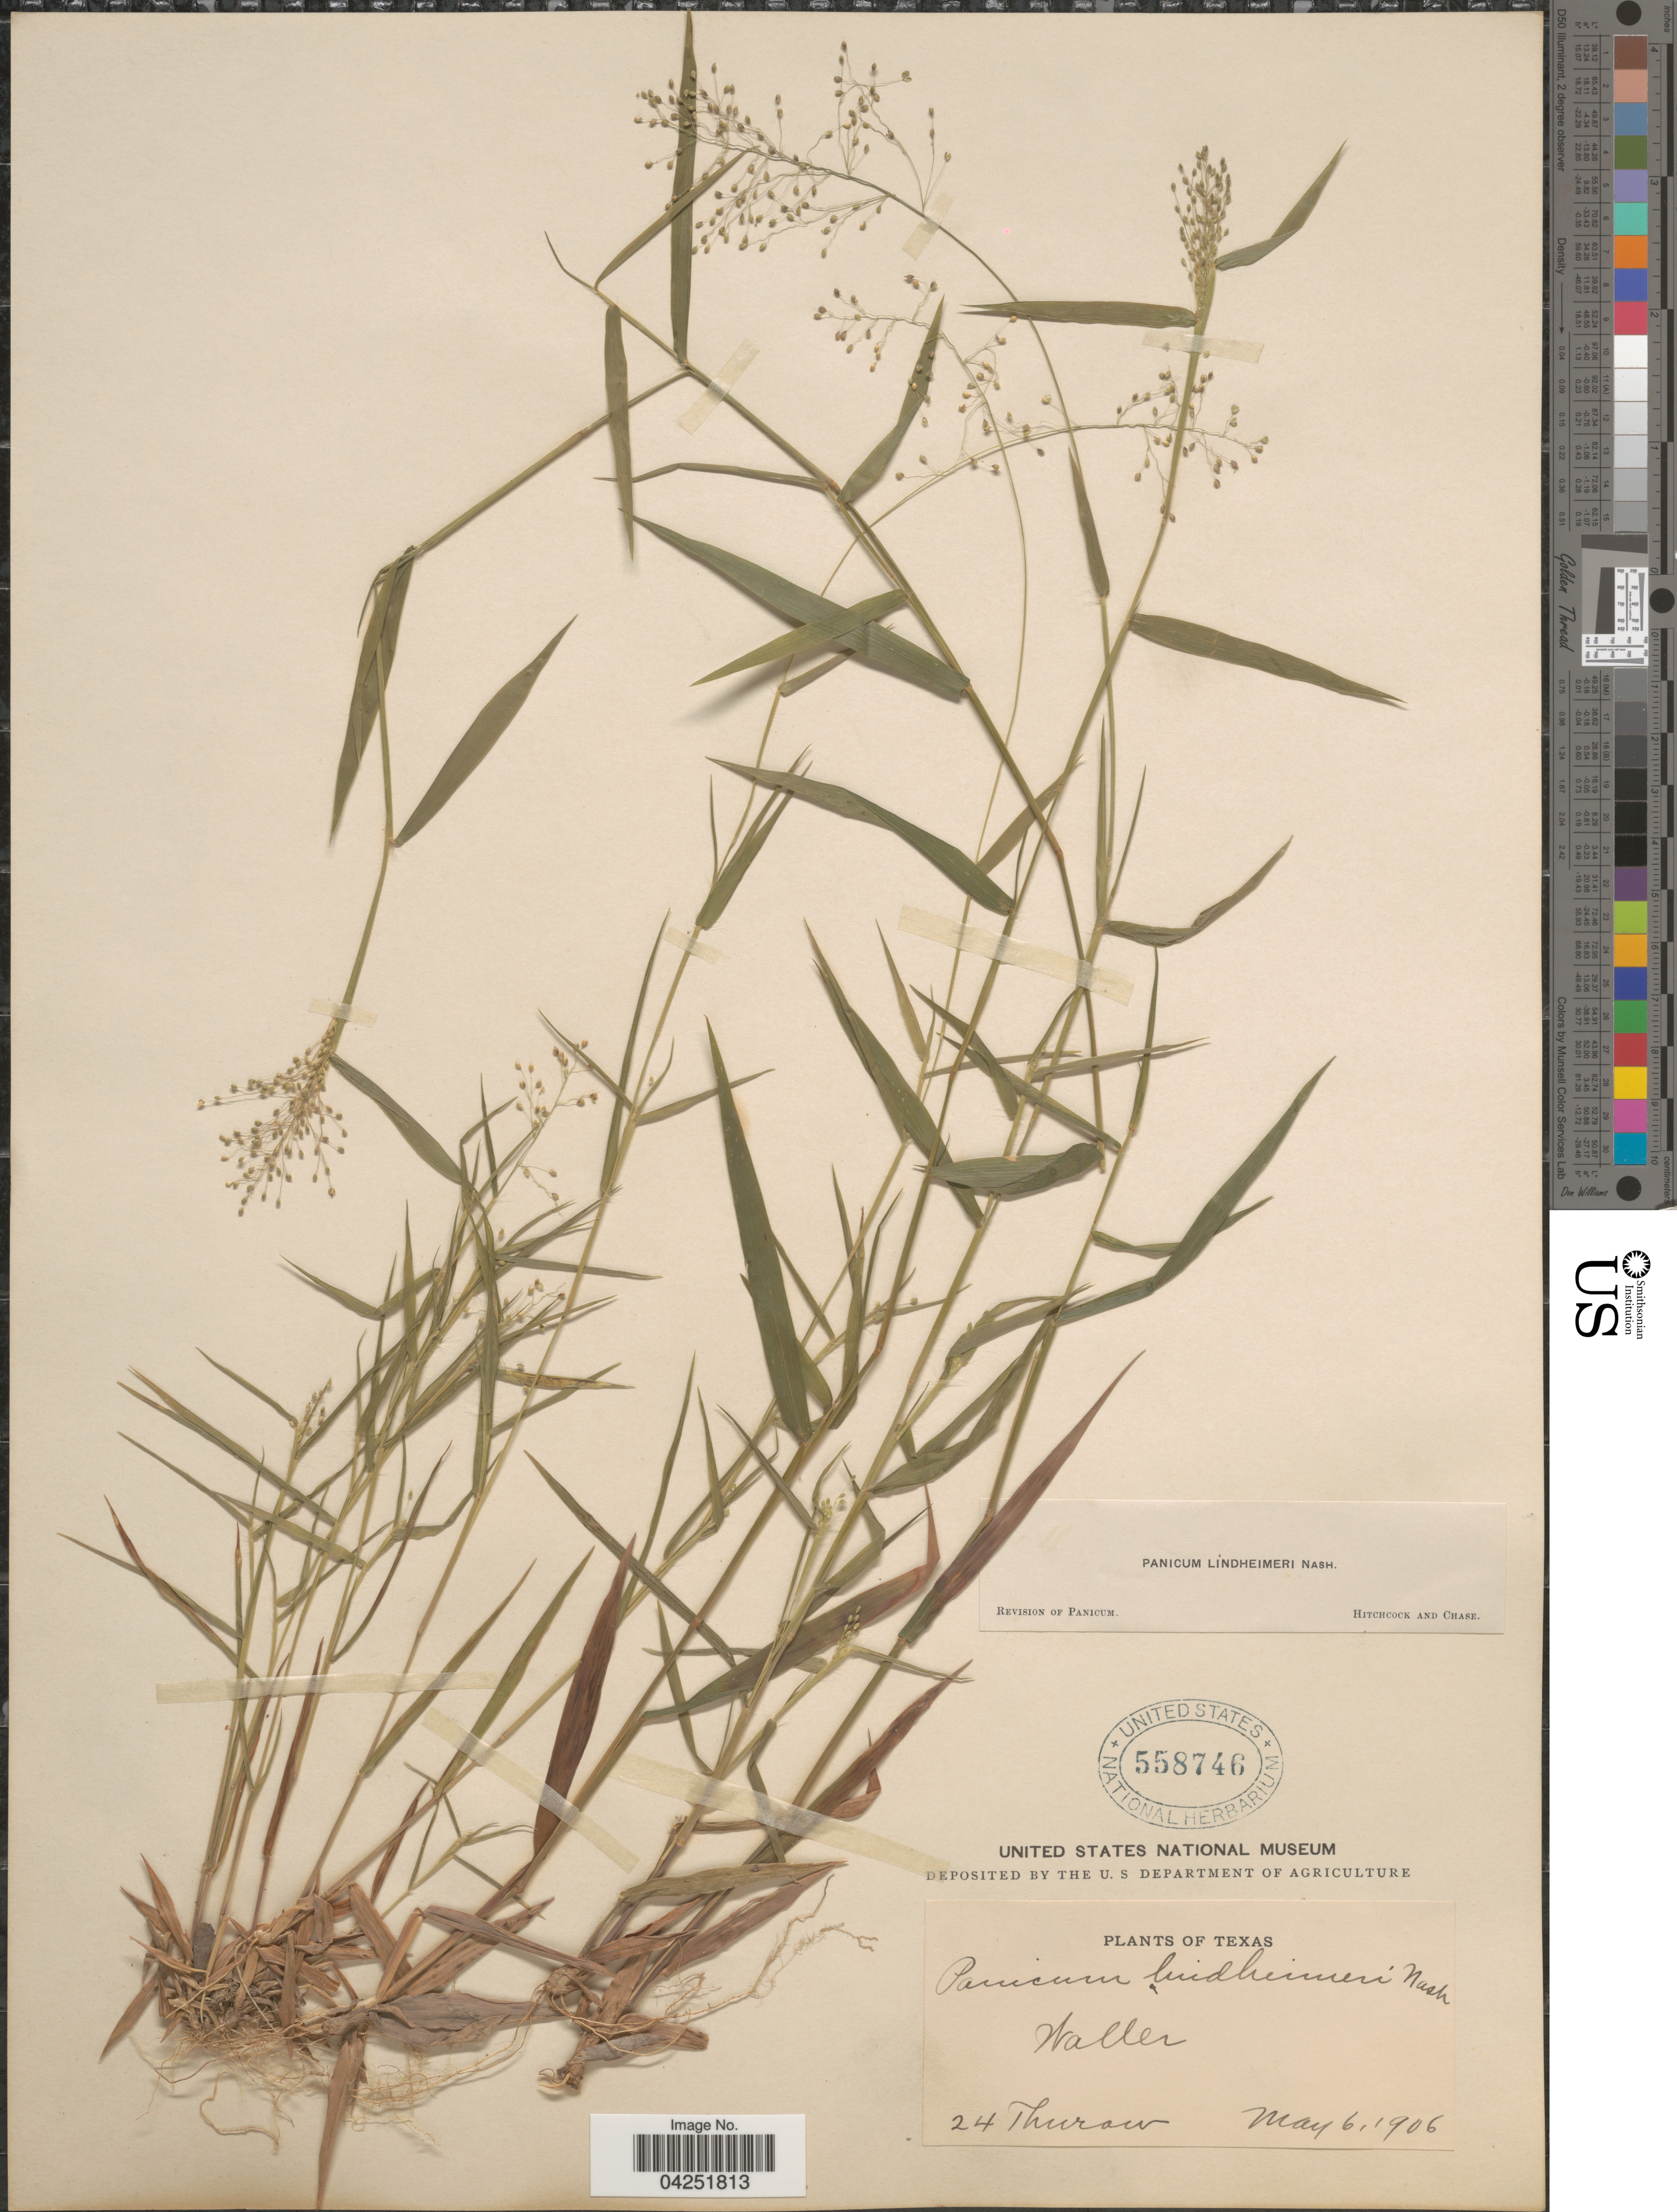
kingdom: Plantae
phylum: Tracheophyta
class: Liliopsida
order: Poales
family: Poaceae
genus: Dichanthelium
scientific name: Dichanthelium acuminatum var. lindheimeri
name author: (Nash) Gould & C.A. Clark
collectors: Thurow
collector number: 24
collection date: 1906-05-06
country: United States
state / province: Texas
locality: Waller.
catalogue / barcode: US 558746